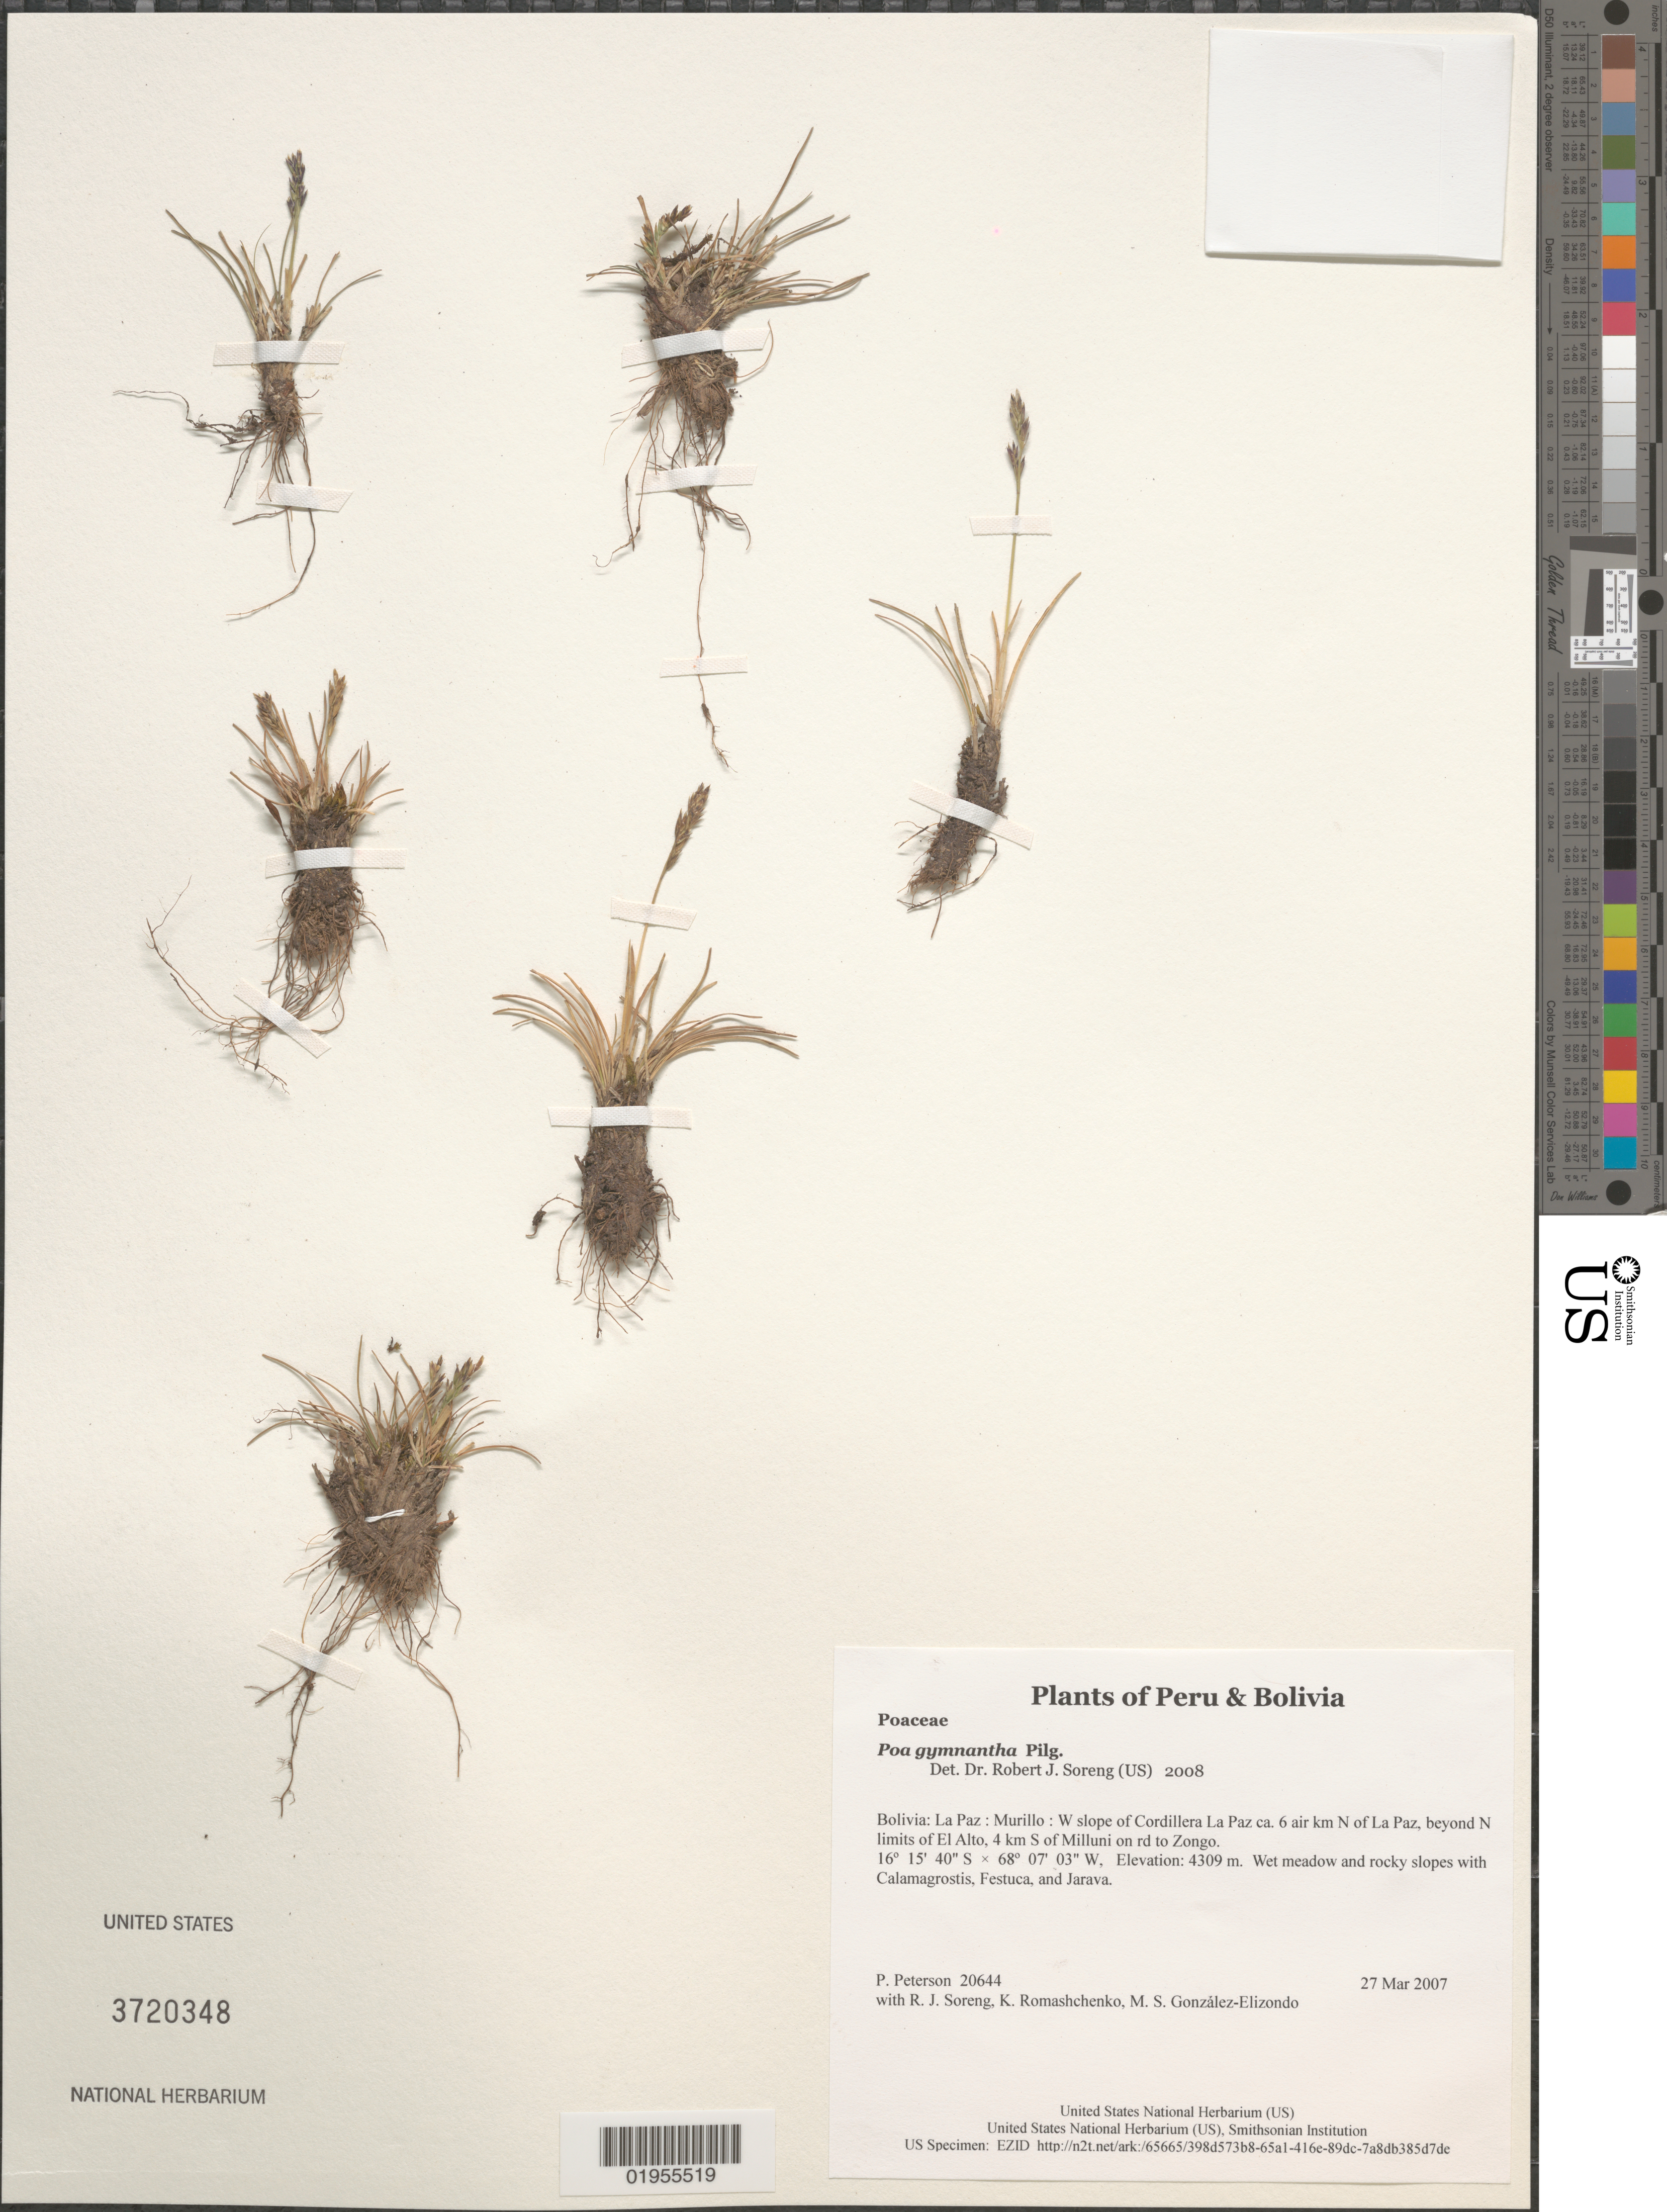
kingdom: Plantae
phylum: Tracheophyta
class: Liliopsida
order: Poales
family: Poaceae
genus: Poa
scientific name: Poa gymnantha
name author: Pilg.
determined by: Soreng, Robert J., Research Associate (BOT), Smithsonian Institution - National Museum of Natural History (UNITED STATES)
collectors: P. M. Peterson, R. J. Soreng, K. Romashchenko & M. S. González-Elizondo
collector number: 20644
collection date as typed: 27 Mar 2007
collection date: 2007-03-27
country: Bolivia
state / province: La Paz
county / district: Murillo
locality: W slope of Cordillera La Paz ca. 6 air km N of La Paz, beyond N limits of El Alto, 4 km S of Milluni on rd to Zongo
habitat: Wet meadow and rocky slopes with Calamagrostis, Festuca, and Jarava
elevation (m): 4309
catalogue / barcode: US 3720348